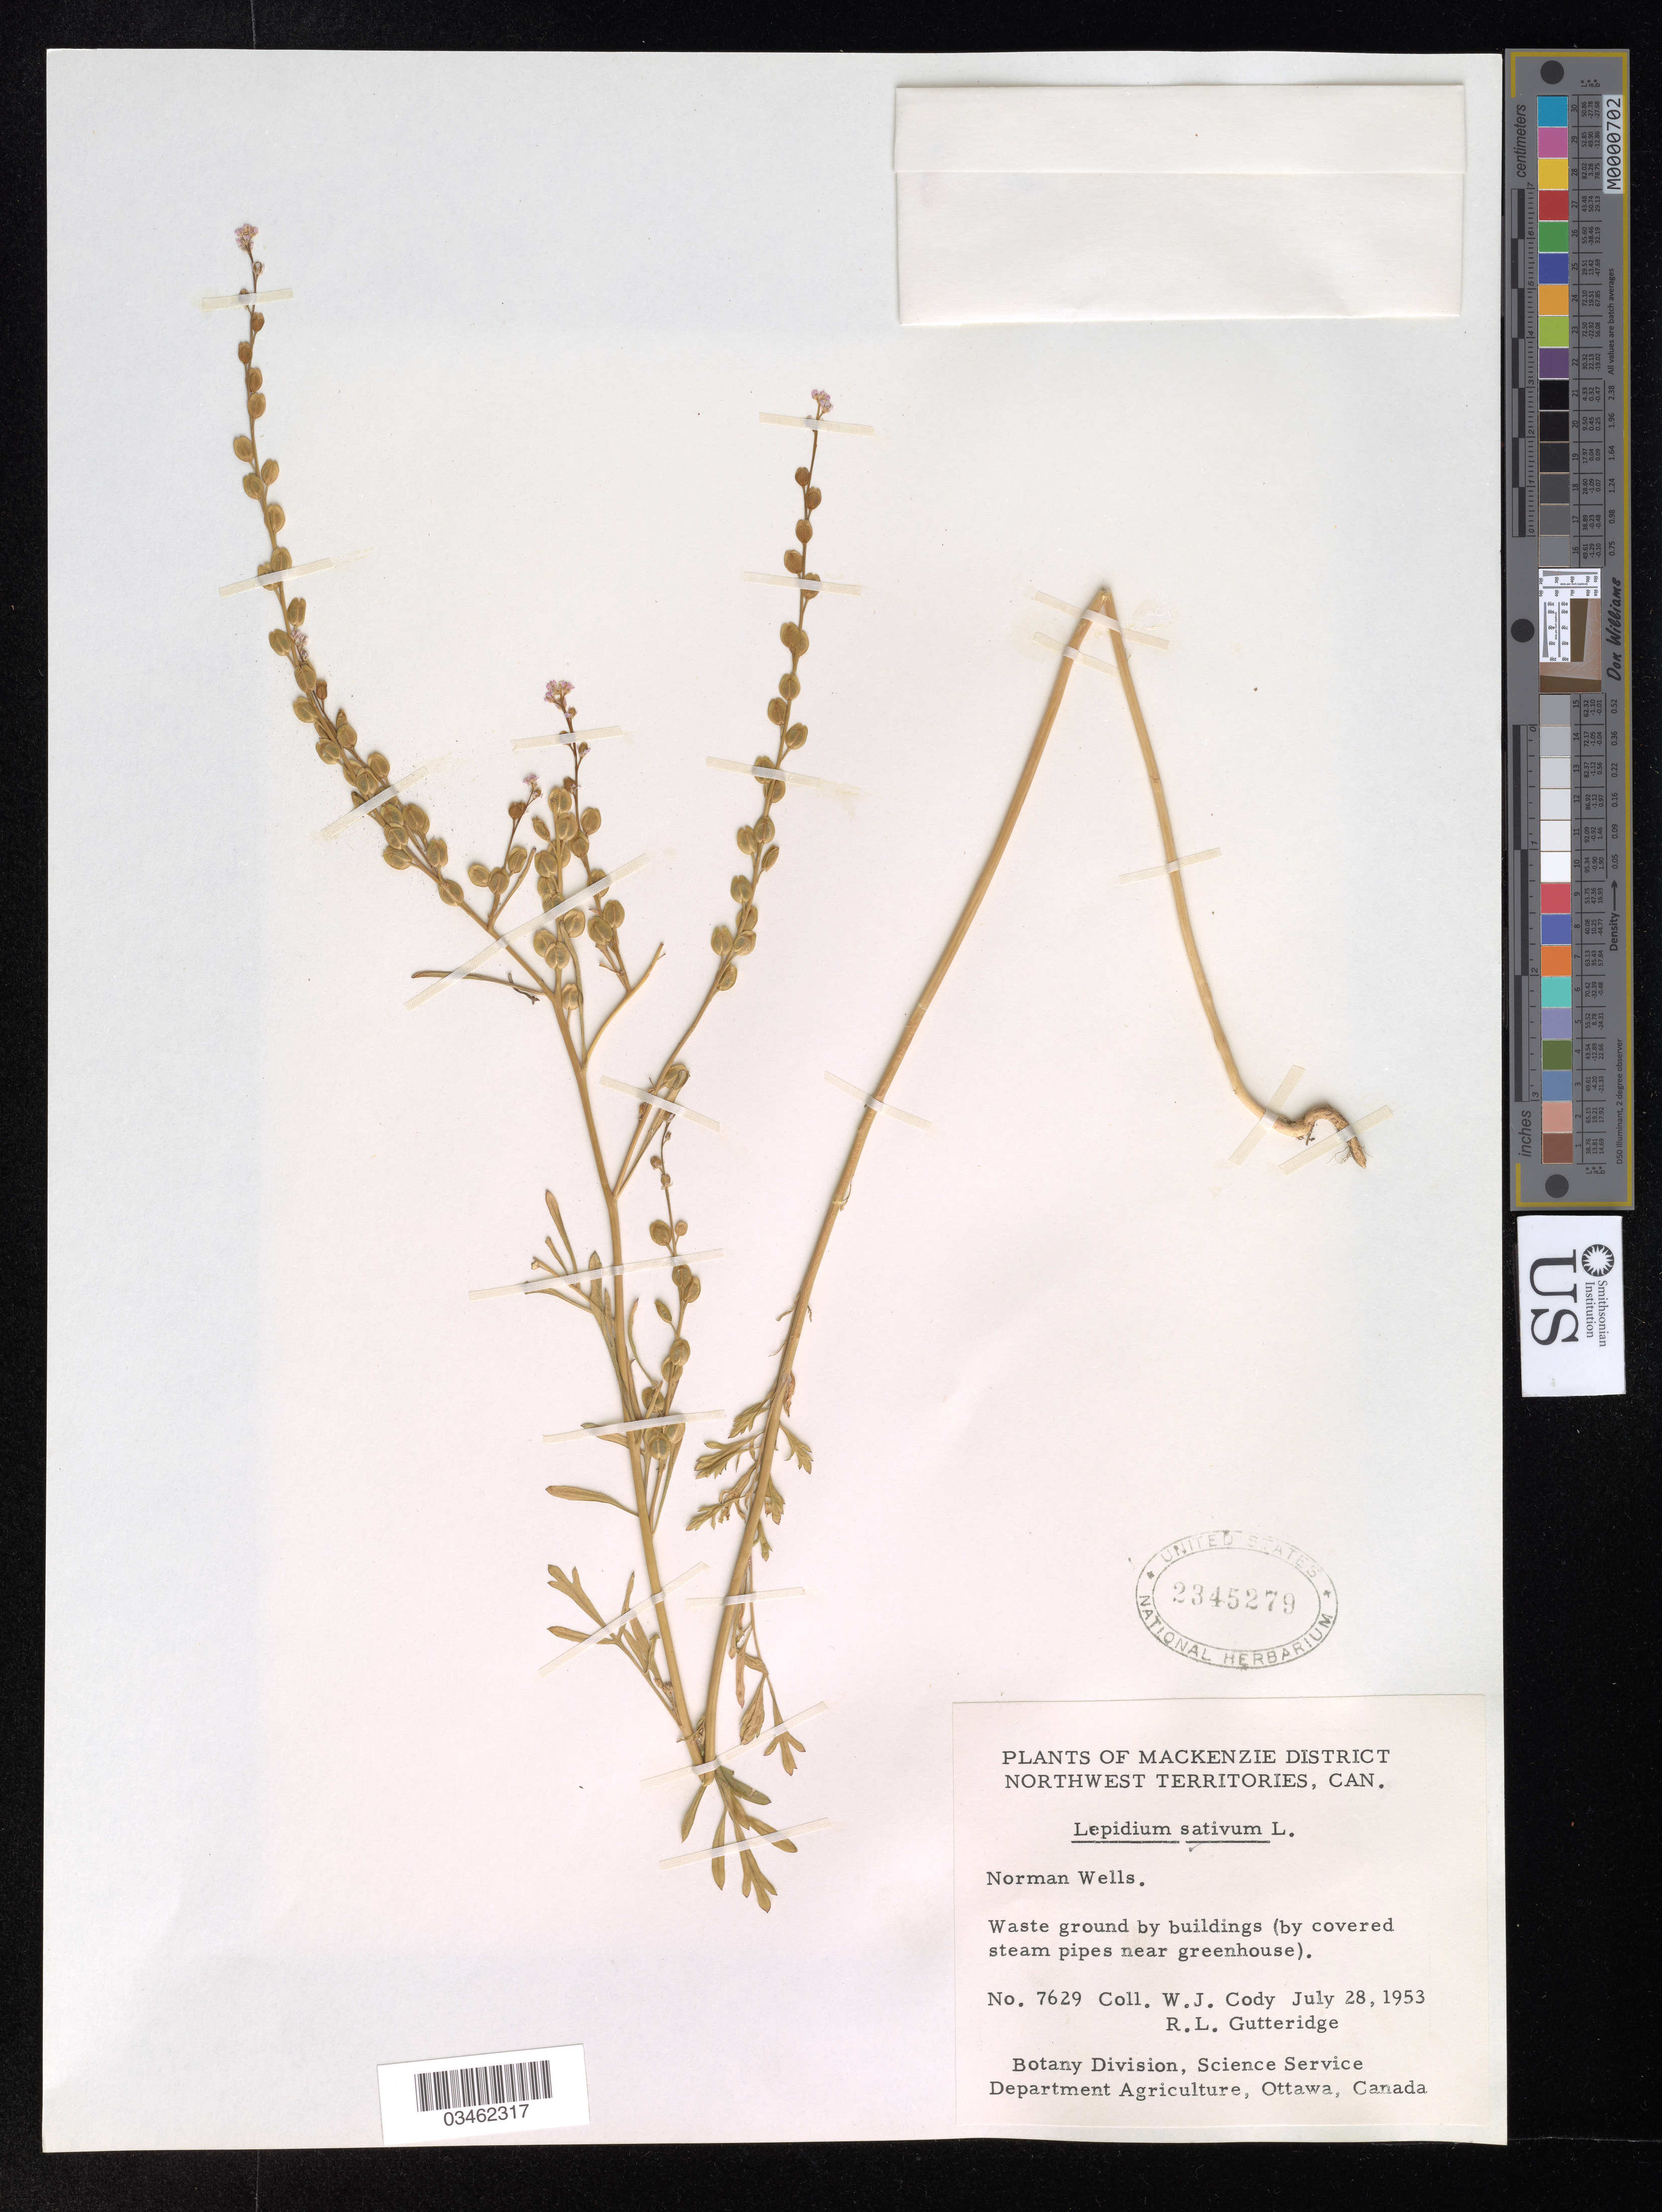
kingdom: Plantae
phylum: Tracheophyta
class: Magnoliopsida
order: Brassicales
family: Brassicaceae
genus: Lepidium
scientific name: Lepidium sativum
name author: L.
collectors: W. Cody & R. Gutteridge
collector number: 7629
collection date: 1953-07-28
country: Canada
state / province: Northwest Territories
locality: Mackenzie District. Norman Wells. Waste ground by buildings (by covered steam pipes near greenhouse).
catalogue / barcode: US 2345279